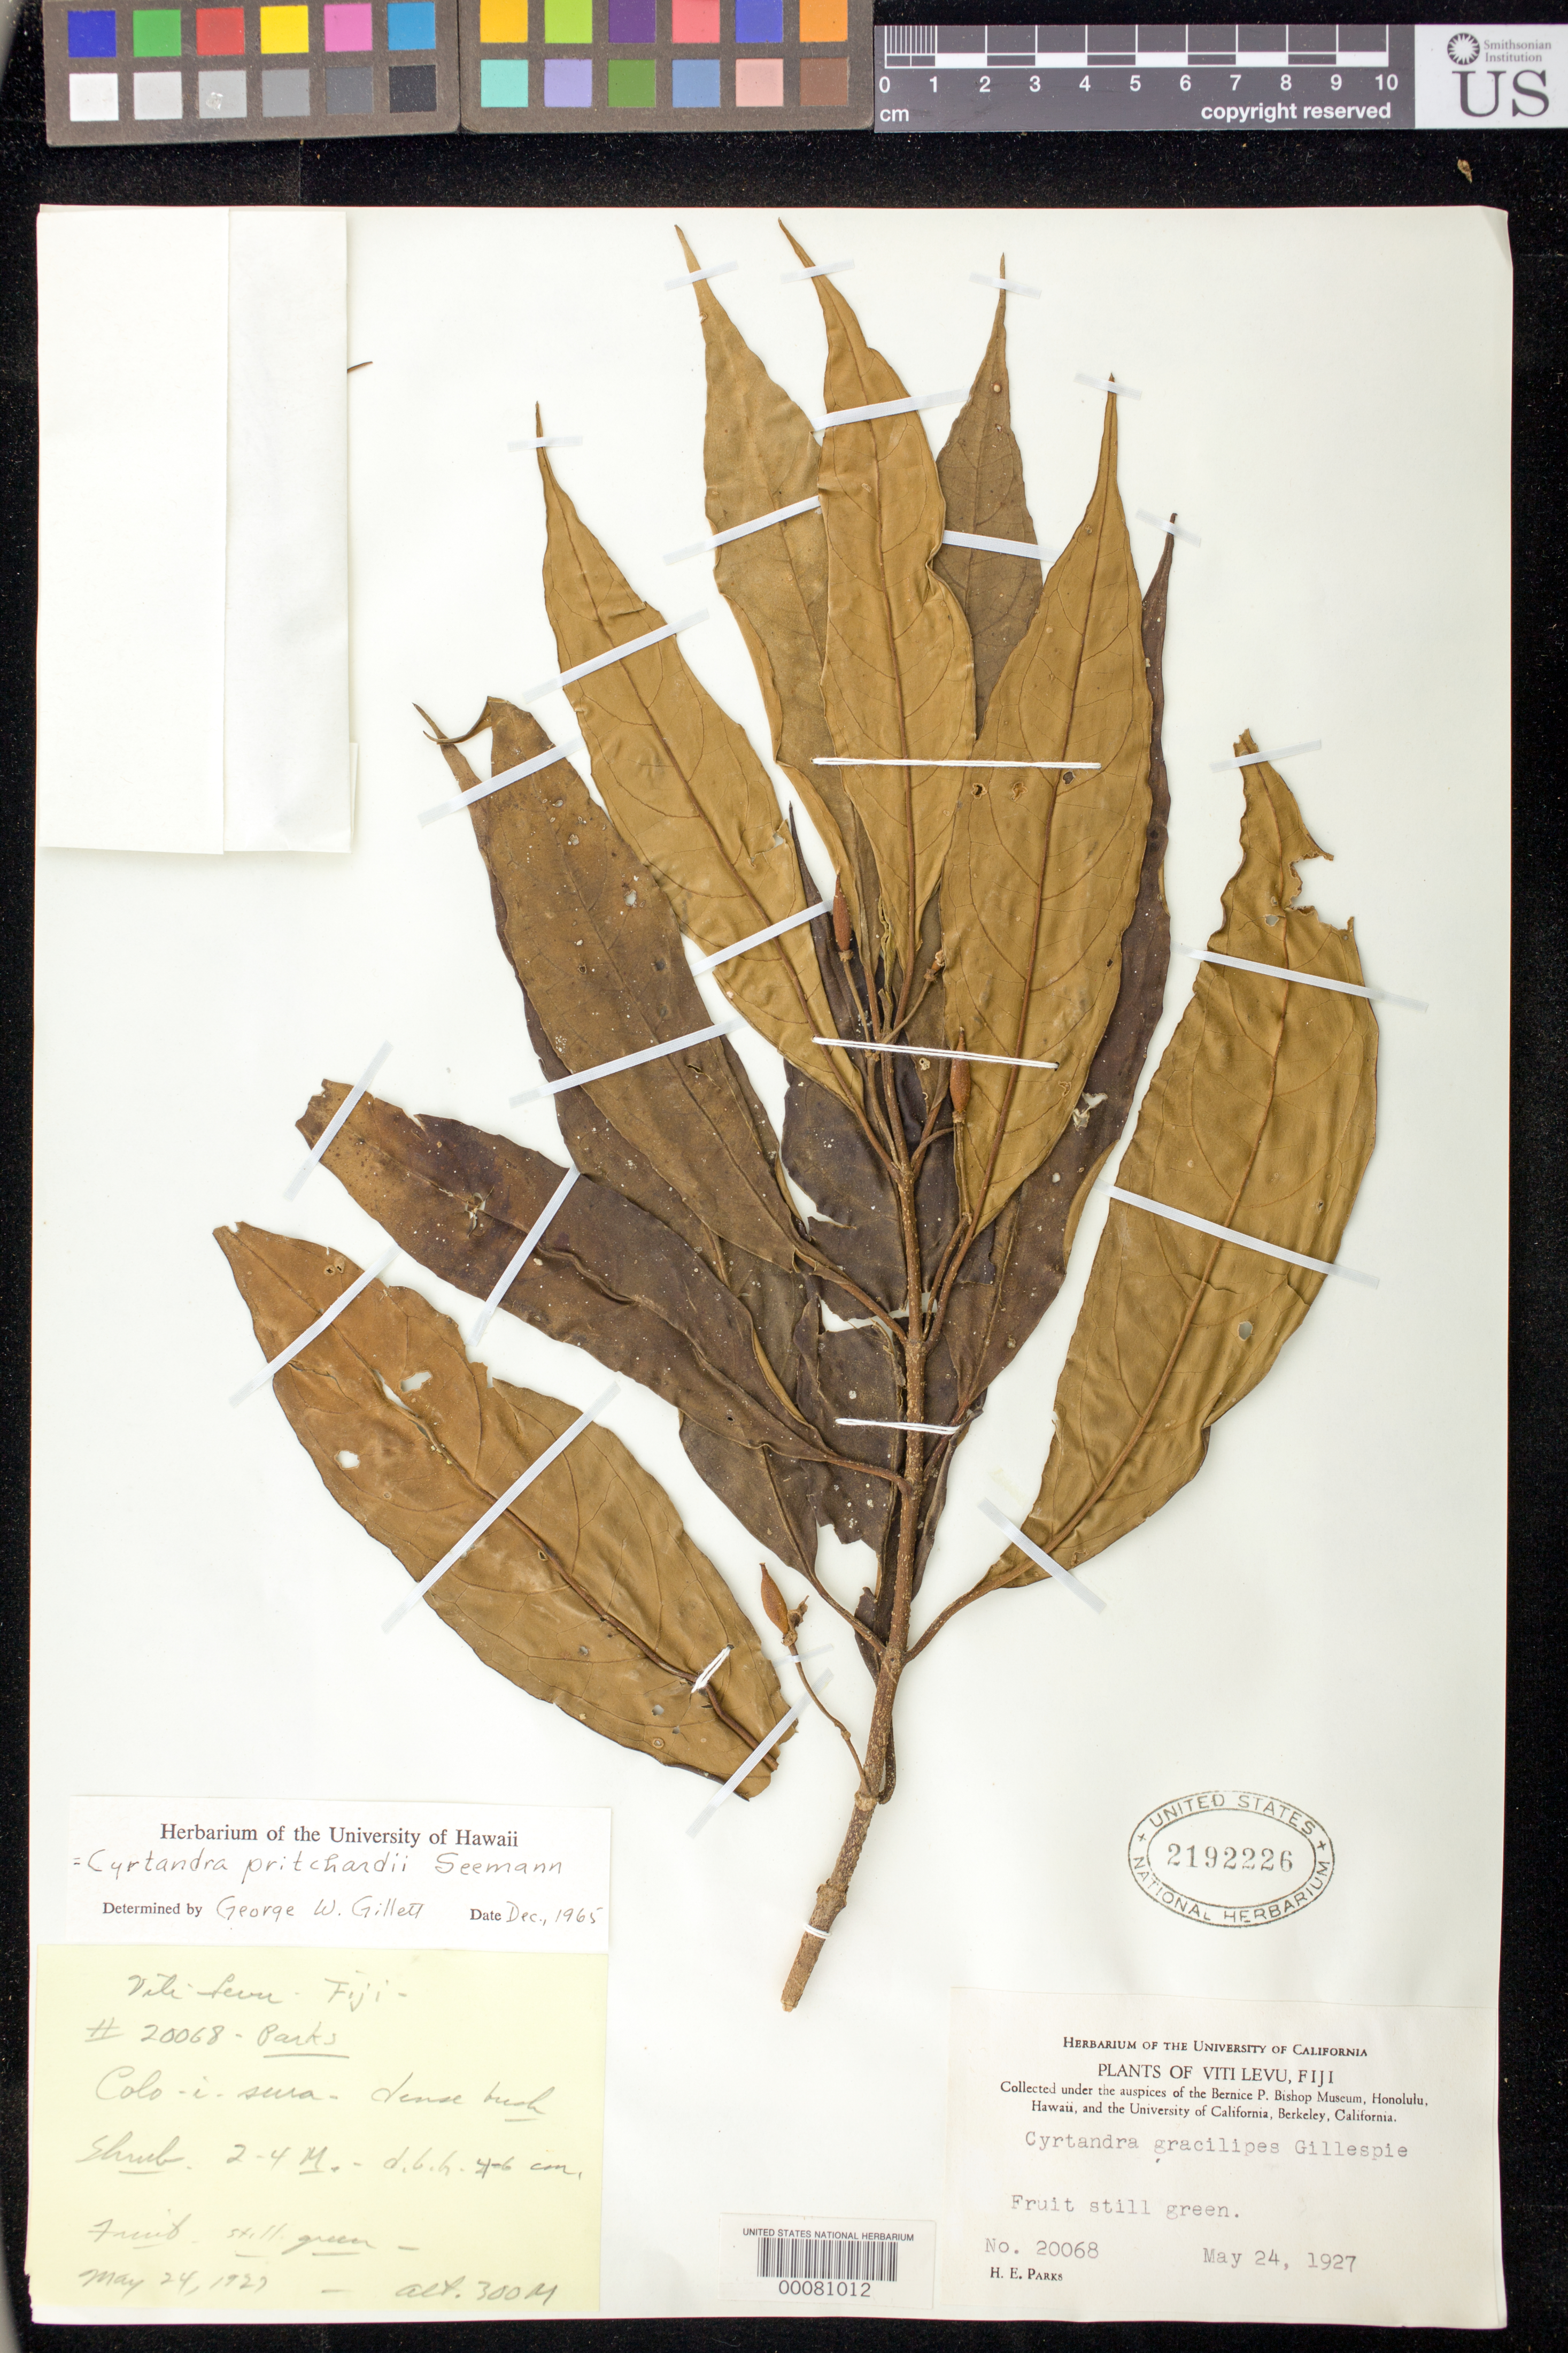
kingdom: Plantae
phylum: Tracheophyta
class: Magnoliopsida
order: Lamiales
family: Gesneriaceae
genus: Cyrtandra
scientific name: Cyrtandra pritchardii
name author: Seem.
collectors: H. E. Parks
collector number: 20068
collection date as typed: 24 May 1927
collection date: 1927-05-24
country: Fiji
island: Viti Levu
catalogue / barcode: US 2192226